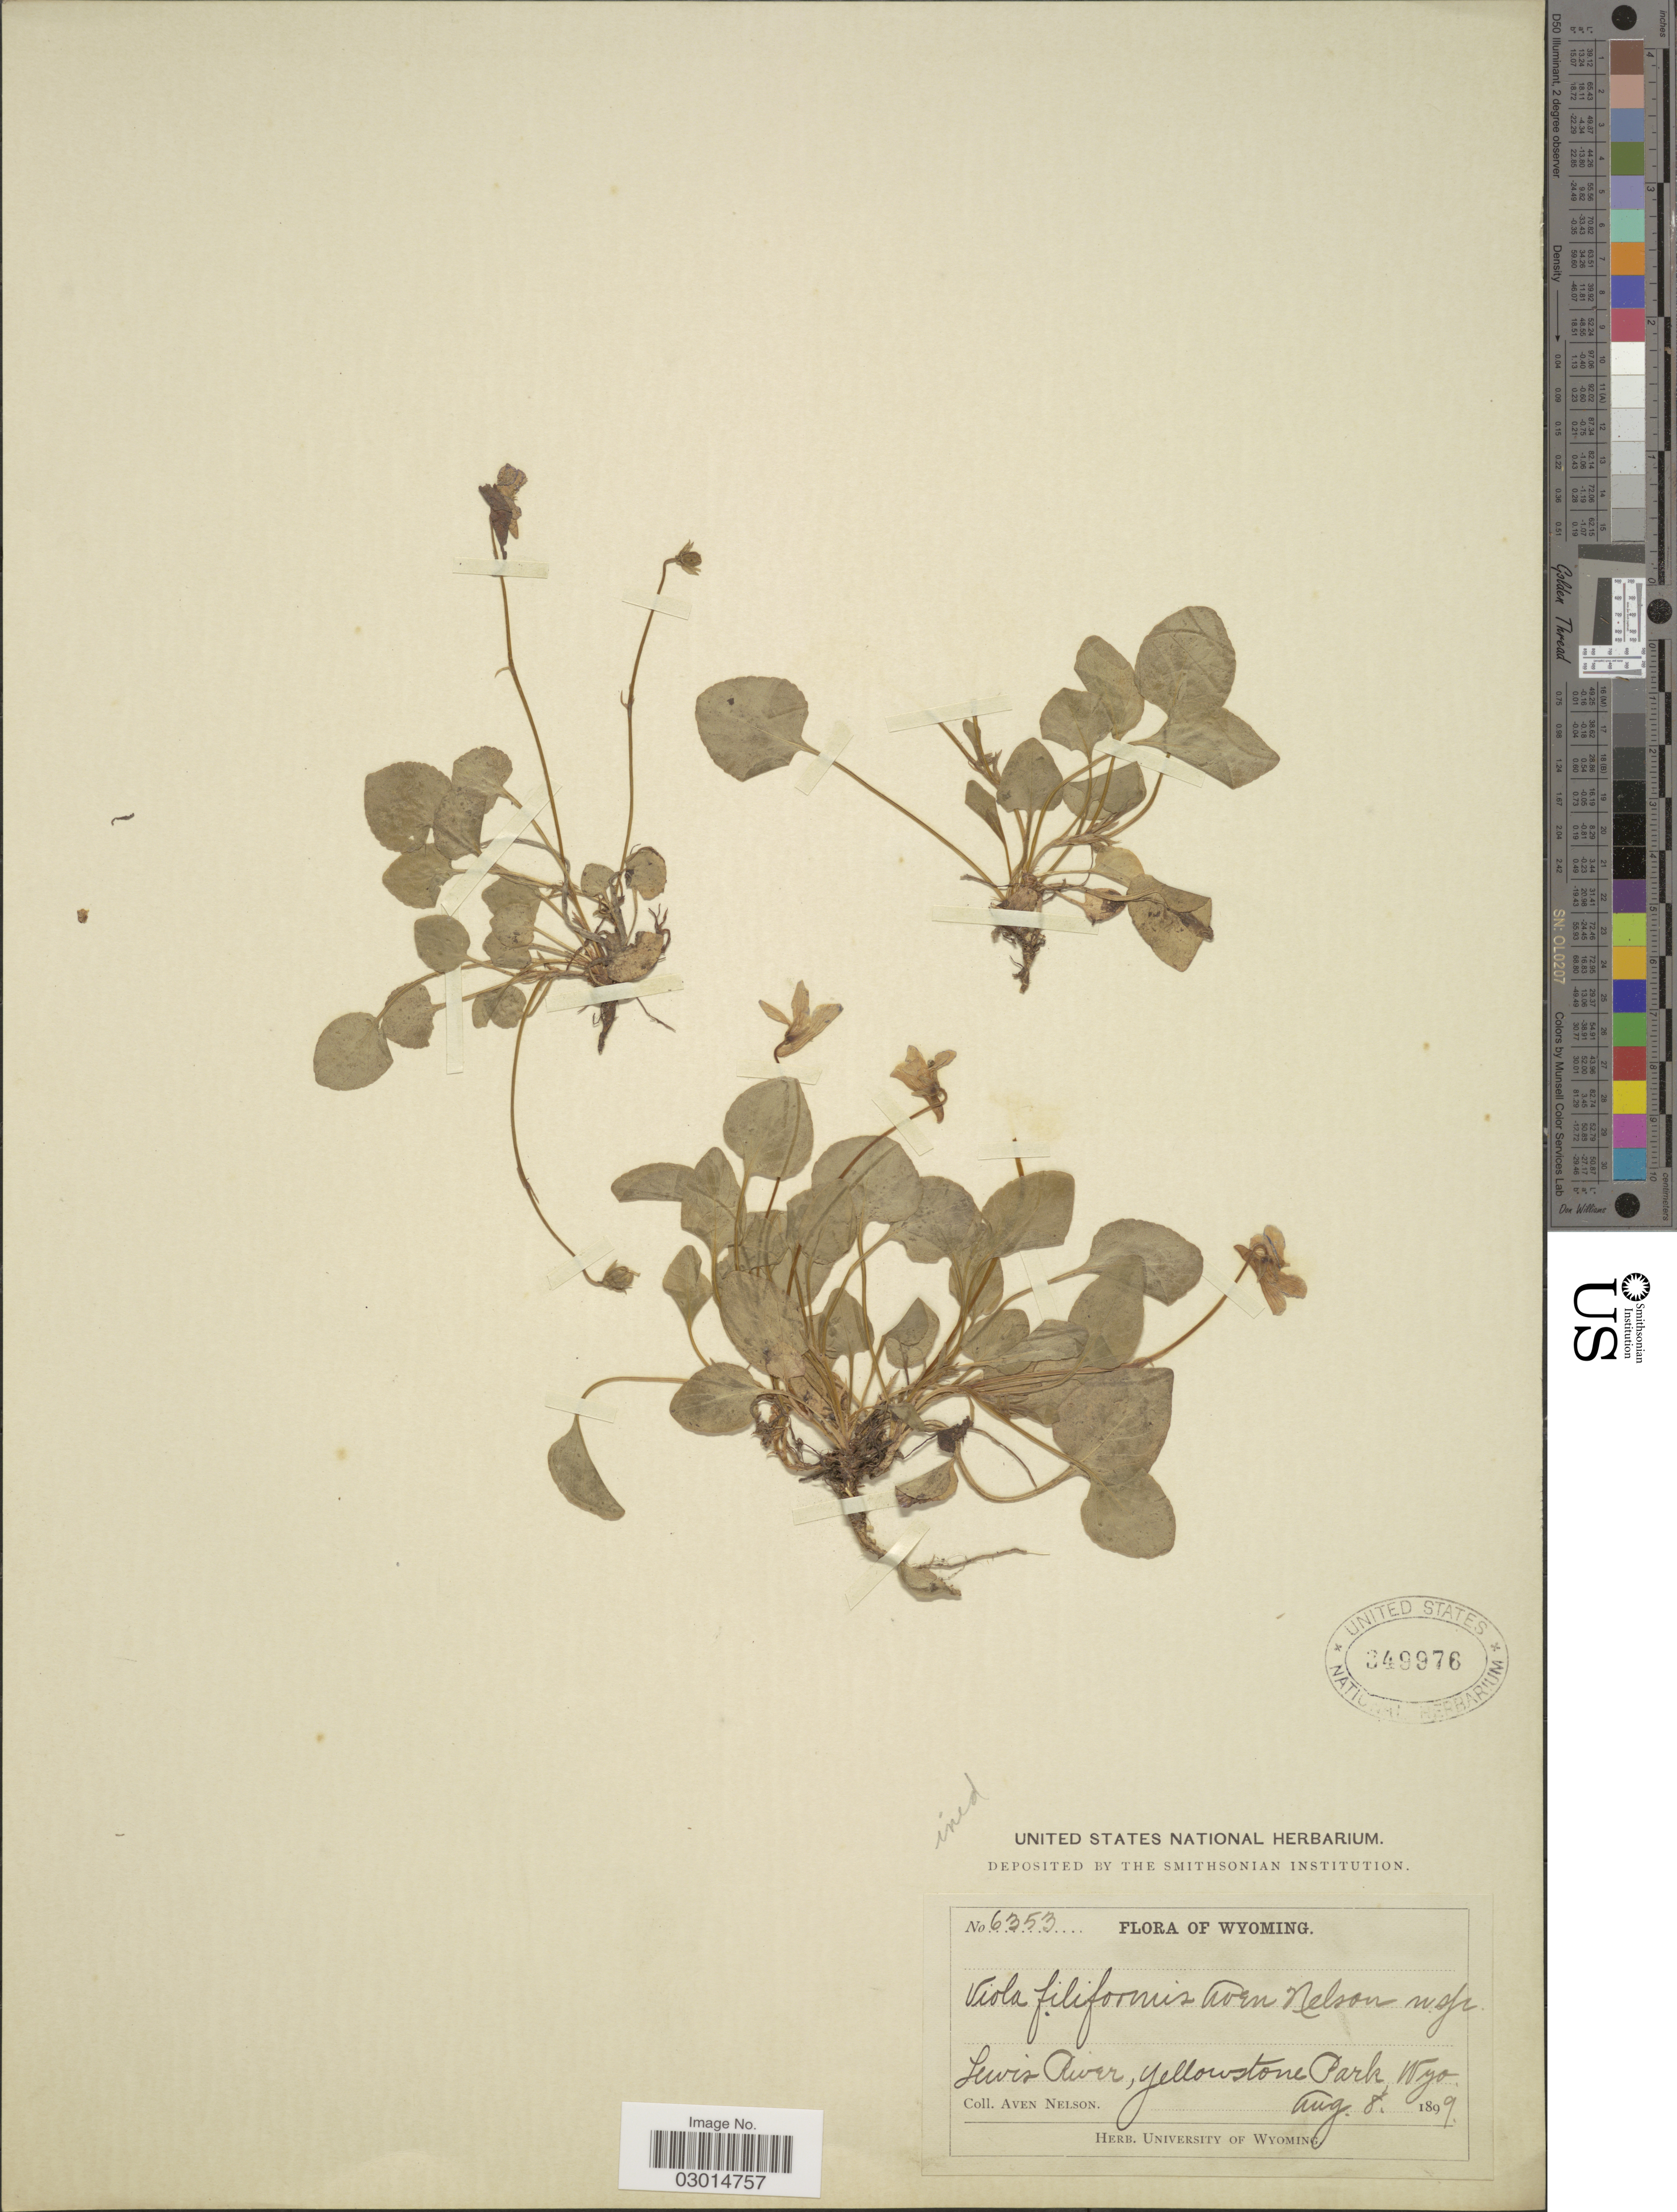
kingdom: Plantae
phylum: Tracheophyta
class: Magnoliopsida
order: Malpighiales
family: Violaceae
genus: Viola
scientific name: Viola filiformis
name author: Ruiz & Pav. ex Ging.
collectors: A. Nelson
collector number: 6353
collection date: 1899-08-08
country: United States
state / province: Wyoming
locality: Lewis River, Yellowstone Park.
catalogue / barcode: US 349976